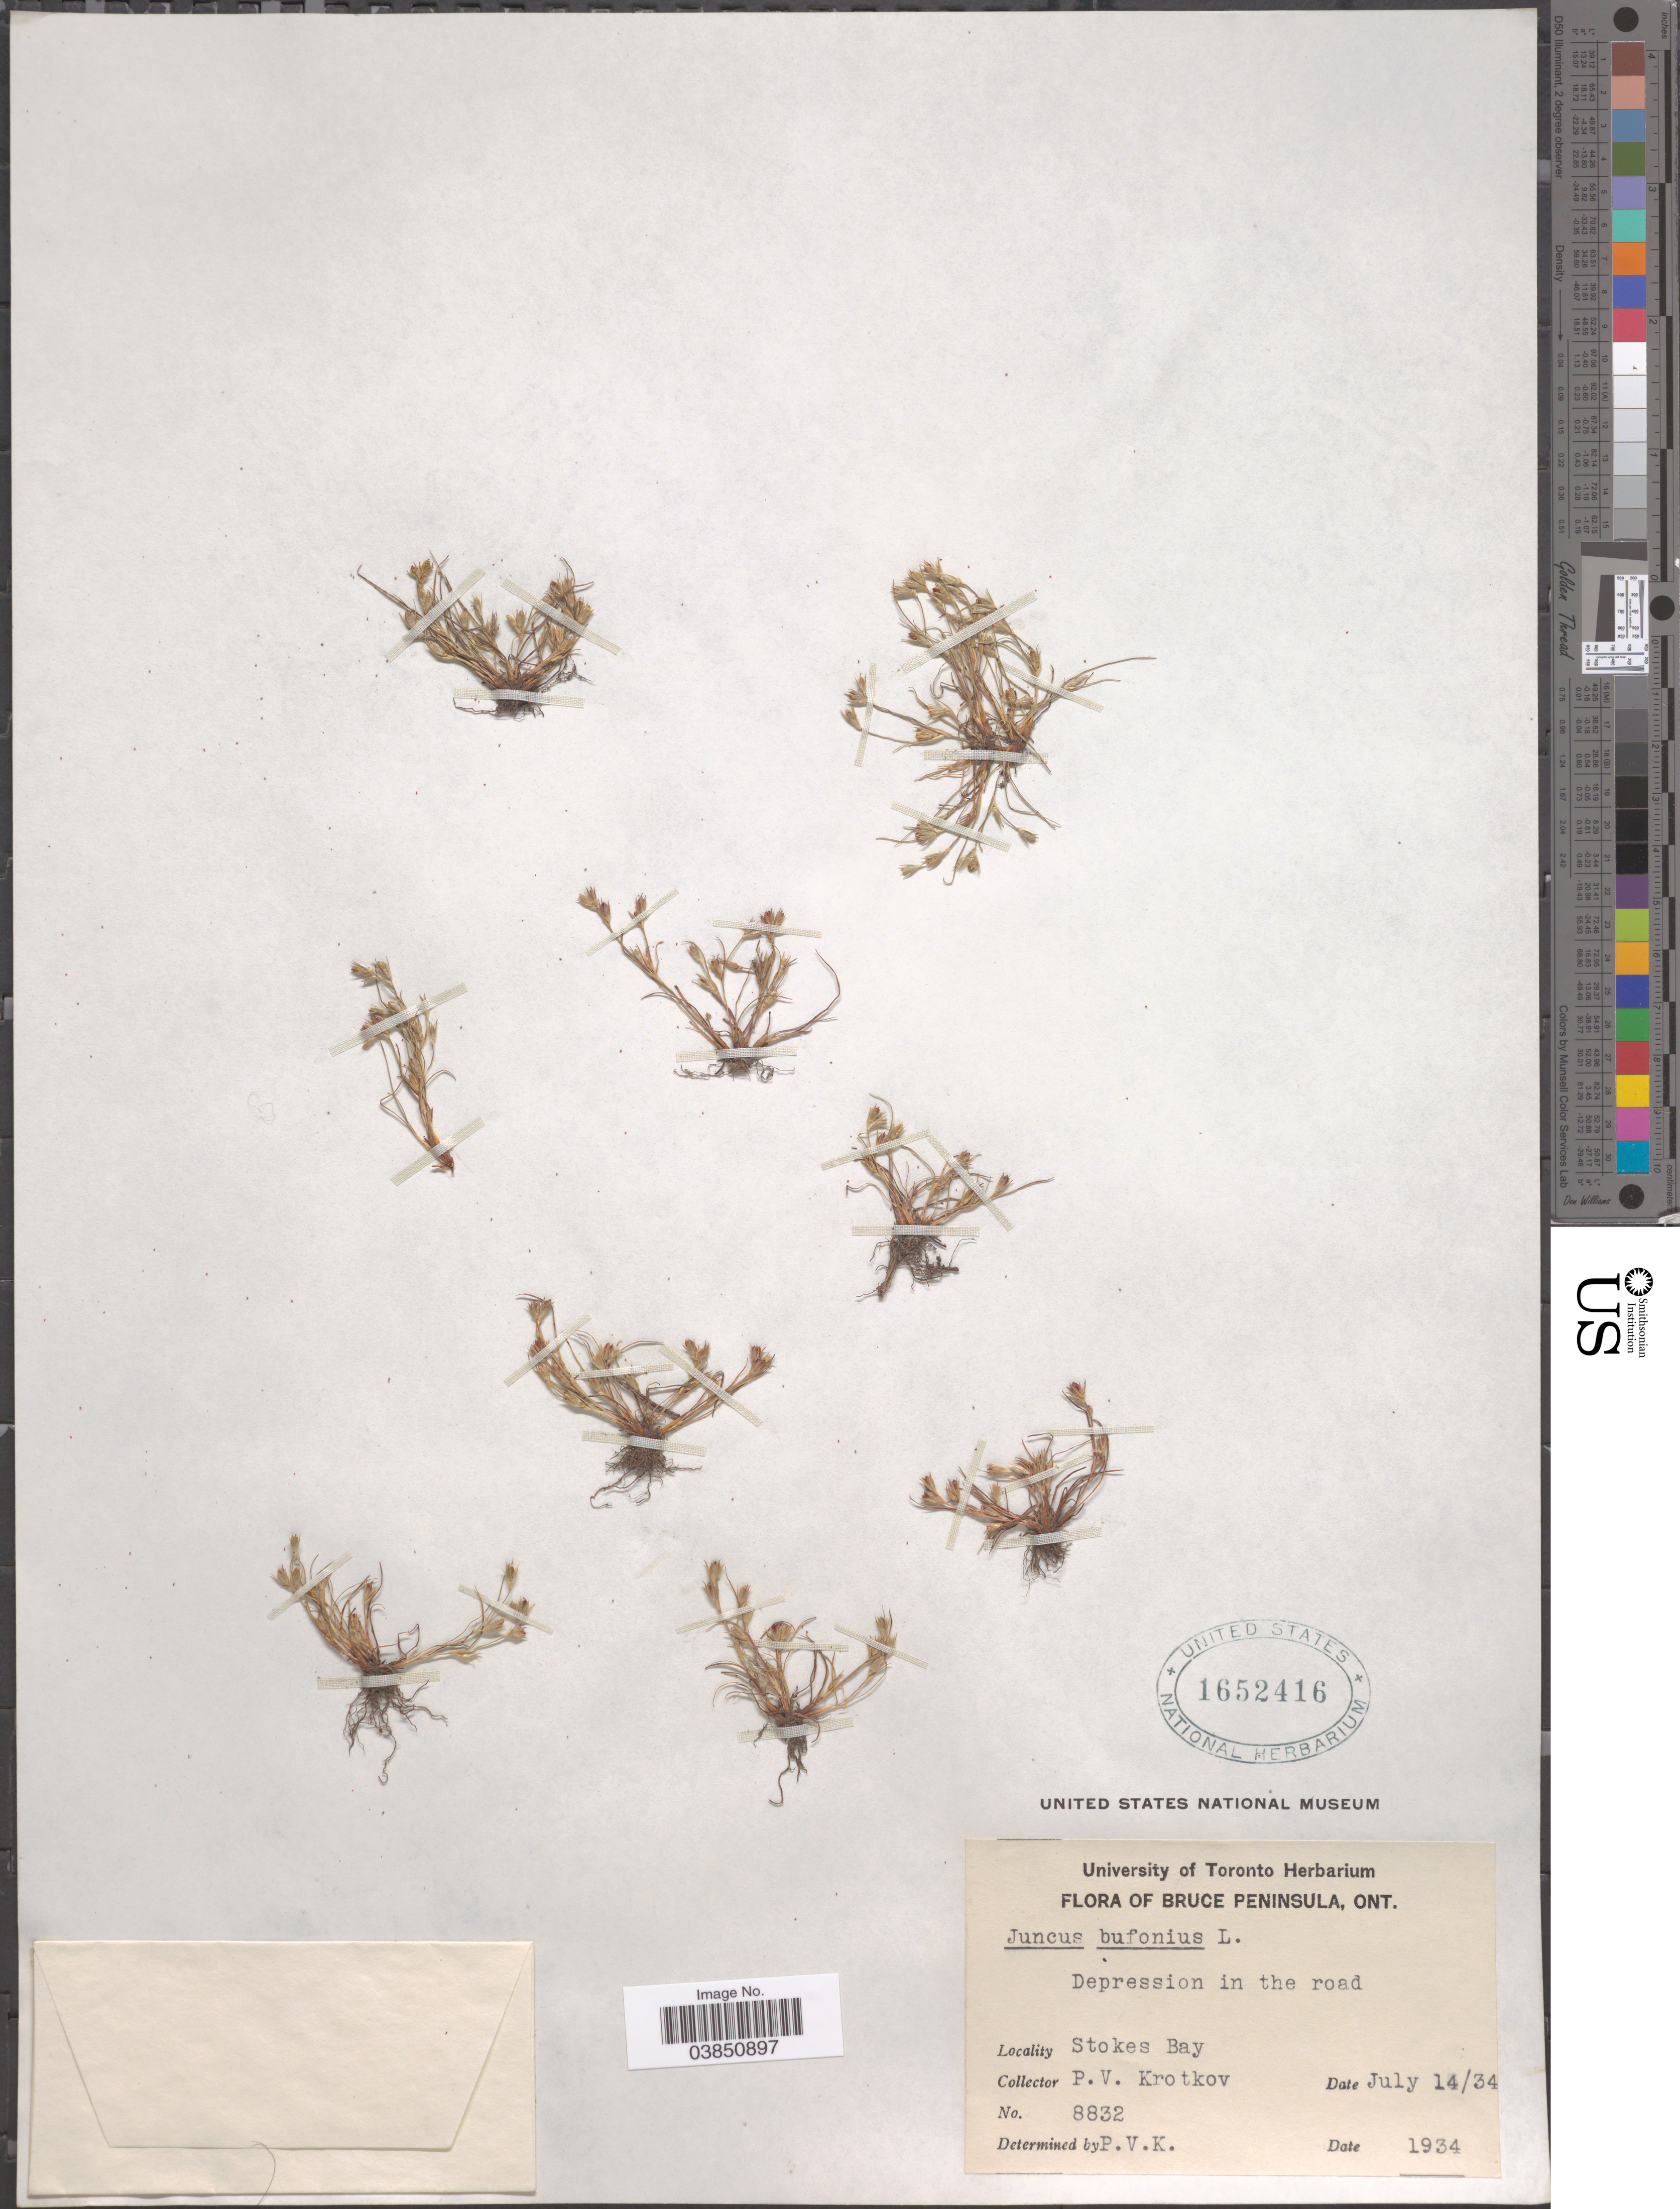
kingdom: Plantae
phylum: Tracheophyta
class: Liliopsida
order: Poales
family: Juncaceae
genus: Juncus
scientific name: Juncus bufonius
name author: L.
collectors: P. V. Krotkov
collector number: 8832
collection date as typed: Transcribed d/m/y: 14/7/34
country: Canada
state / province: Ontario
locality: Bruce Peninsula. Stokes Bay.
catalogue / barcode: US 1652416